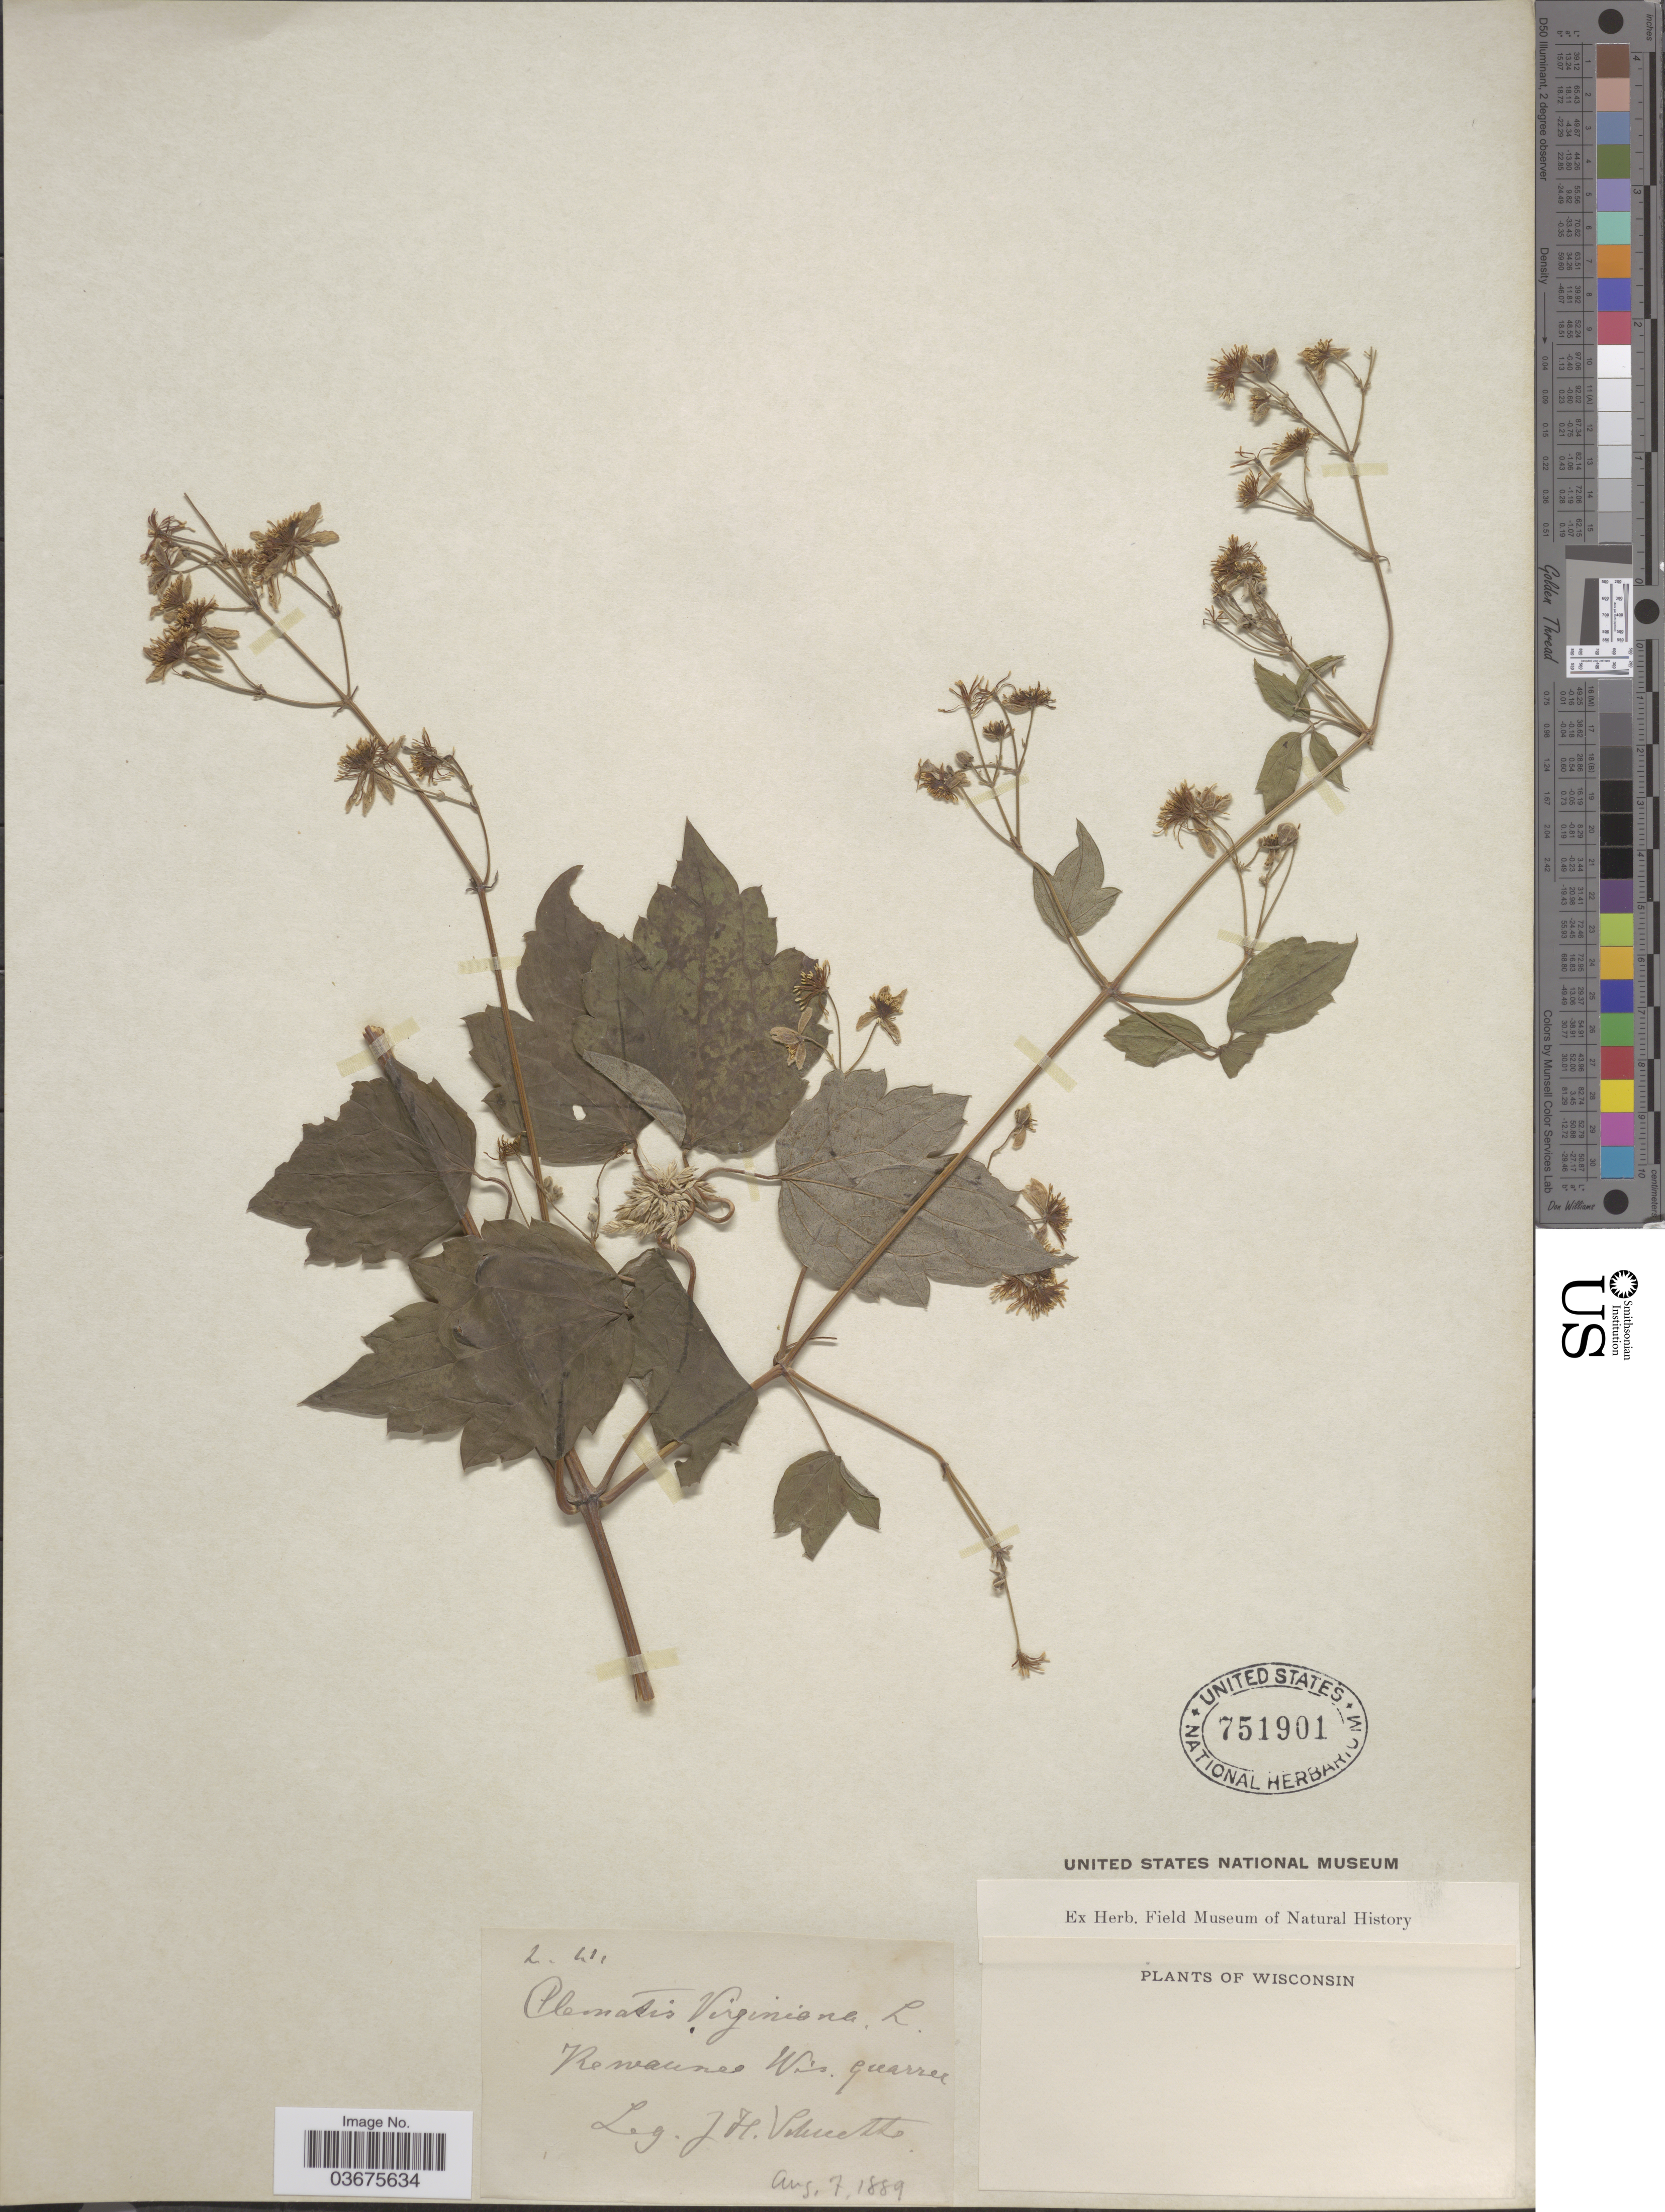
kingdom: Plantae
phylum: Tracheophyta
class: Magnoliopsida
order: Ranunculales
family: Ranunculaceae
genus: Clematis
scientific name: Clematis virginiana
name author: L.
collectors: J. H. Schuette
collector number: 411*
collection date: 1889-08-07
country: United States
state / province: Wisconsin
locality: Kewaunee, Wis. Quarry.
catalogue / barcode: US 751901